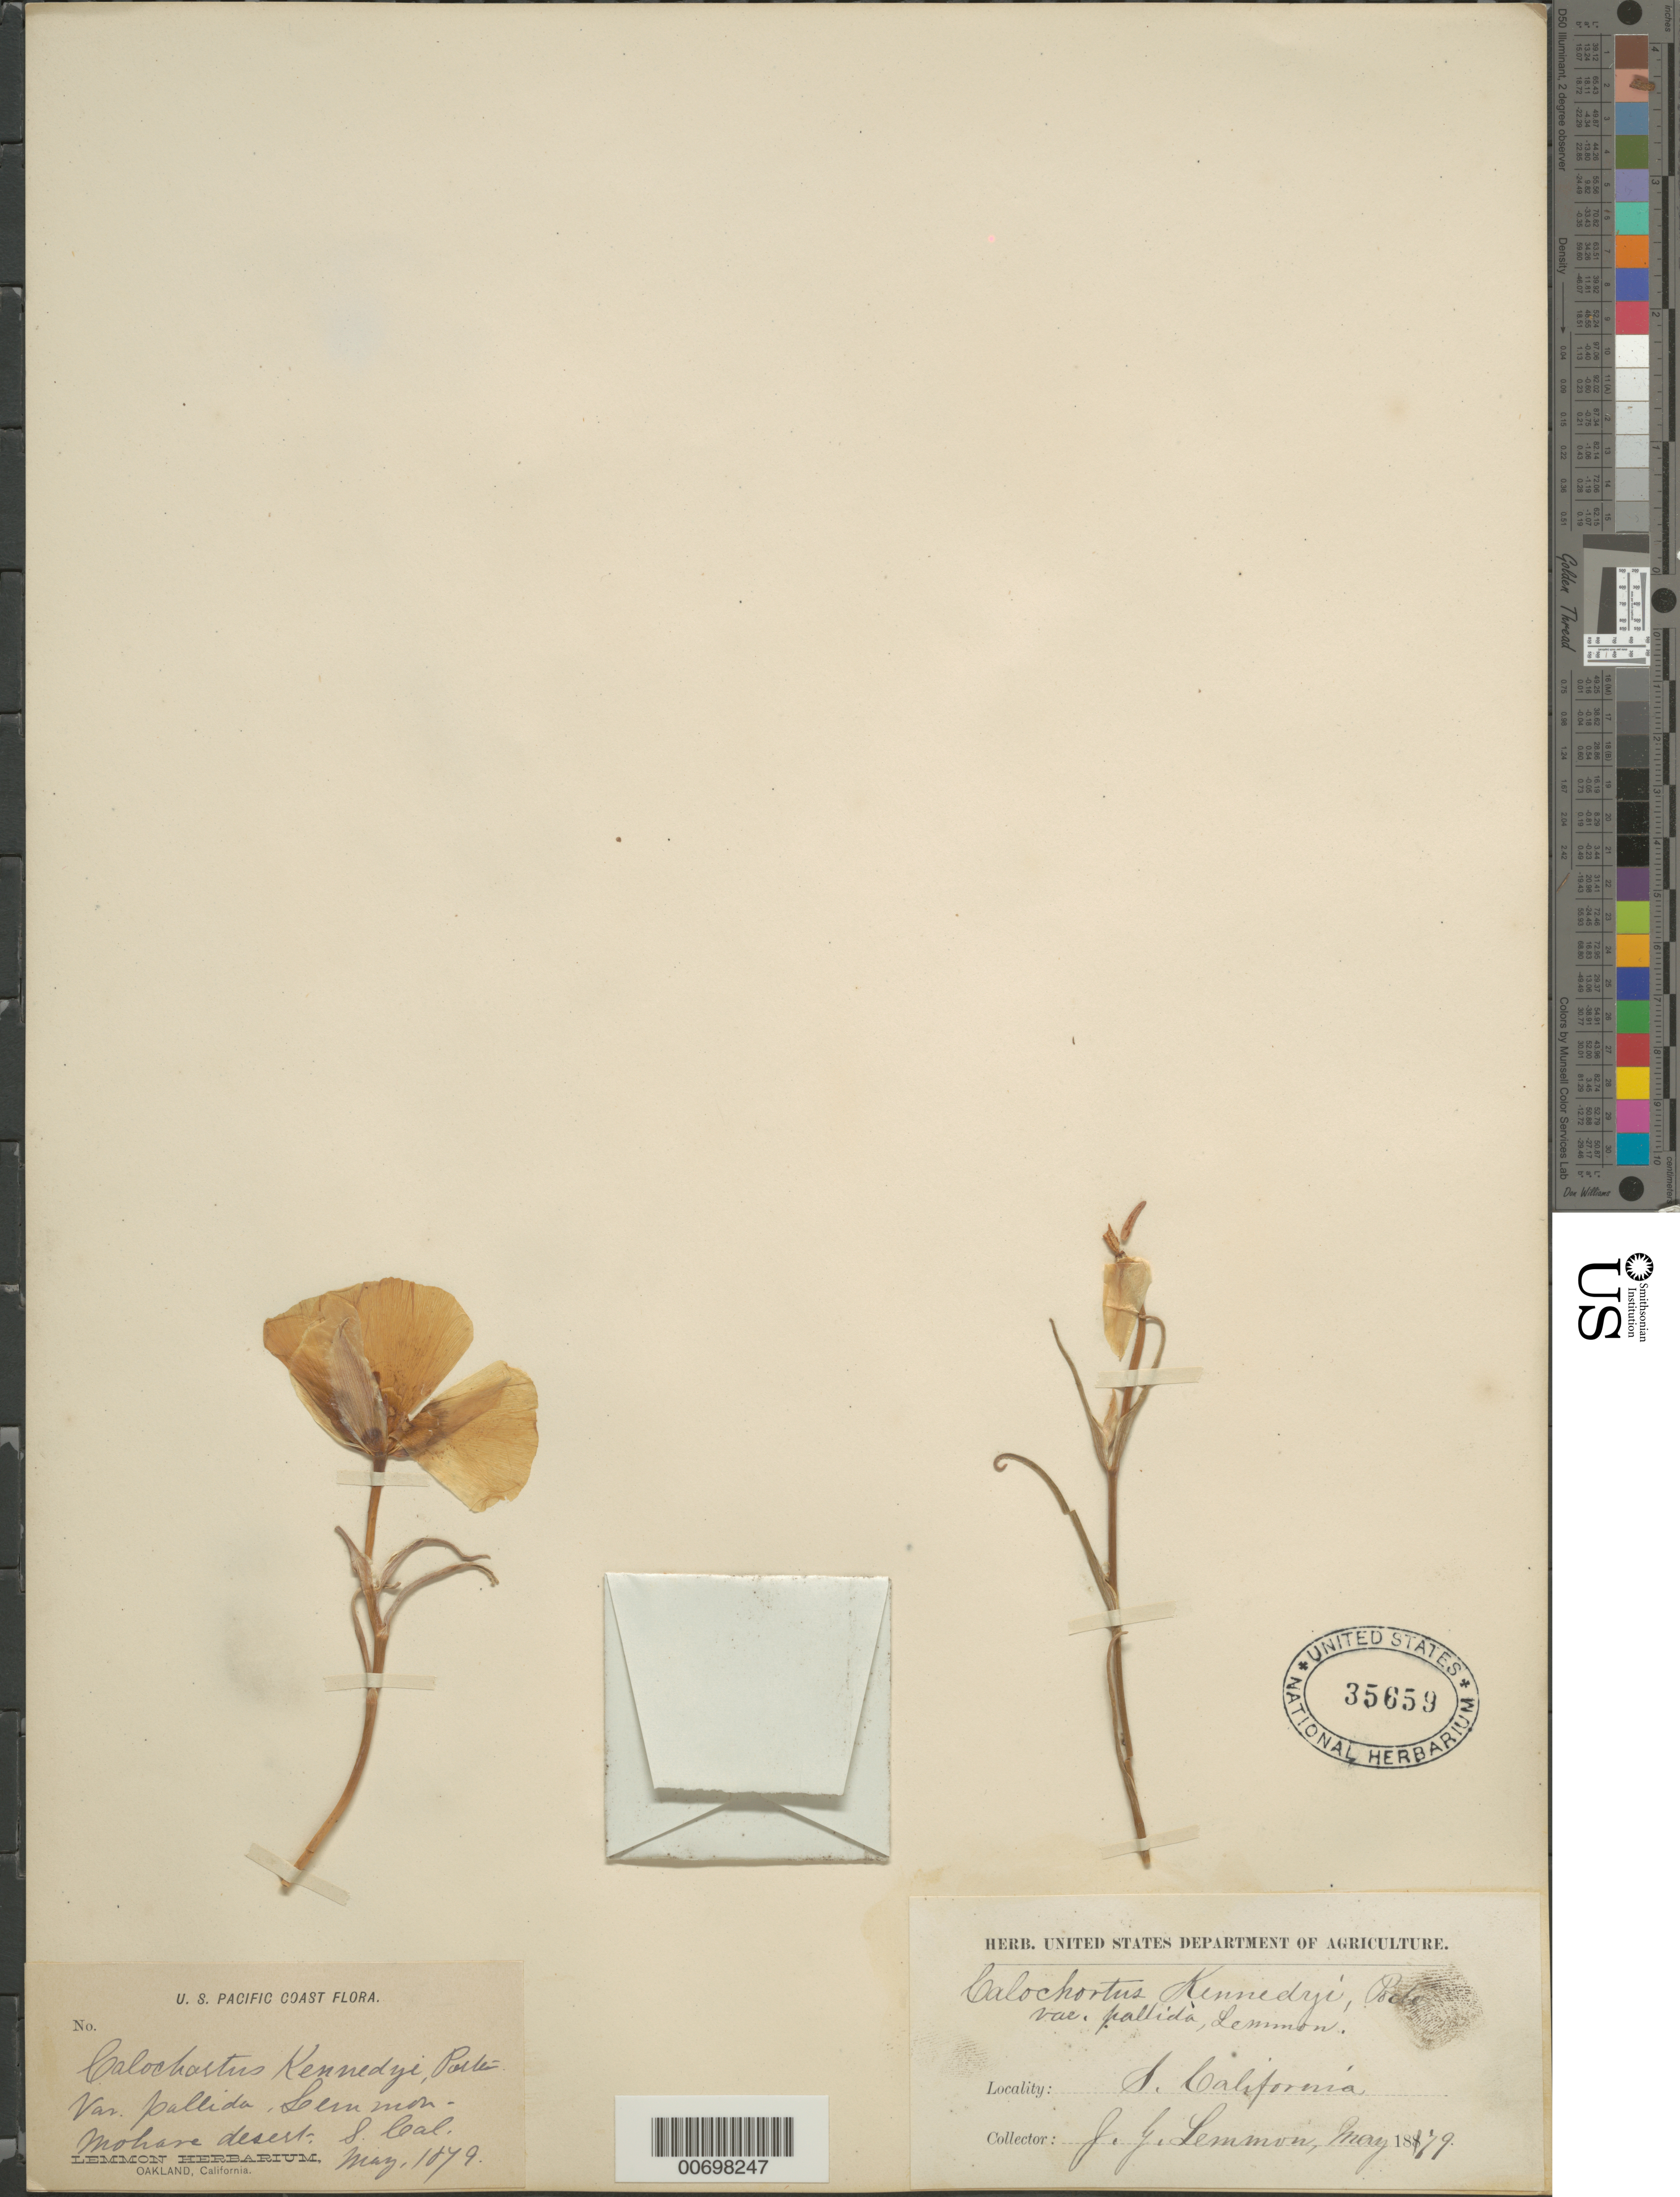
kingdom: Plantae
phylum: Tracheophyta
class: Liliopsida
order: Liliales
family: Liliaceae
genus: Calochortus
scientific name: Calochortus kennedyi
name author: Porter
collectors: J. G. Lemmon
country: United States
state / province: California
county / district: Kern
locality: Mohave Desert.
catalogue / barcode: US 35659